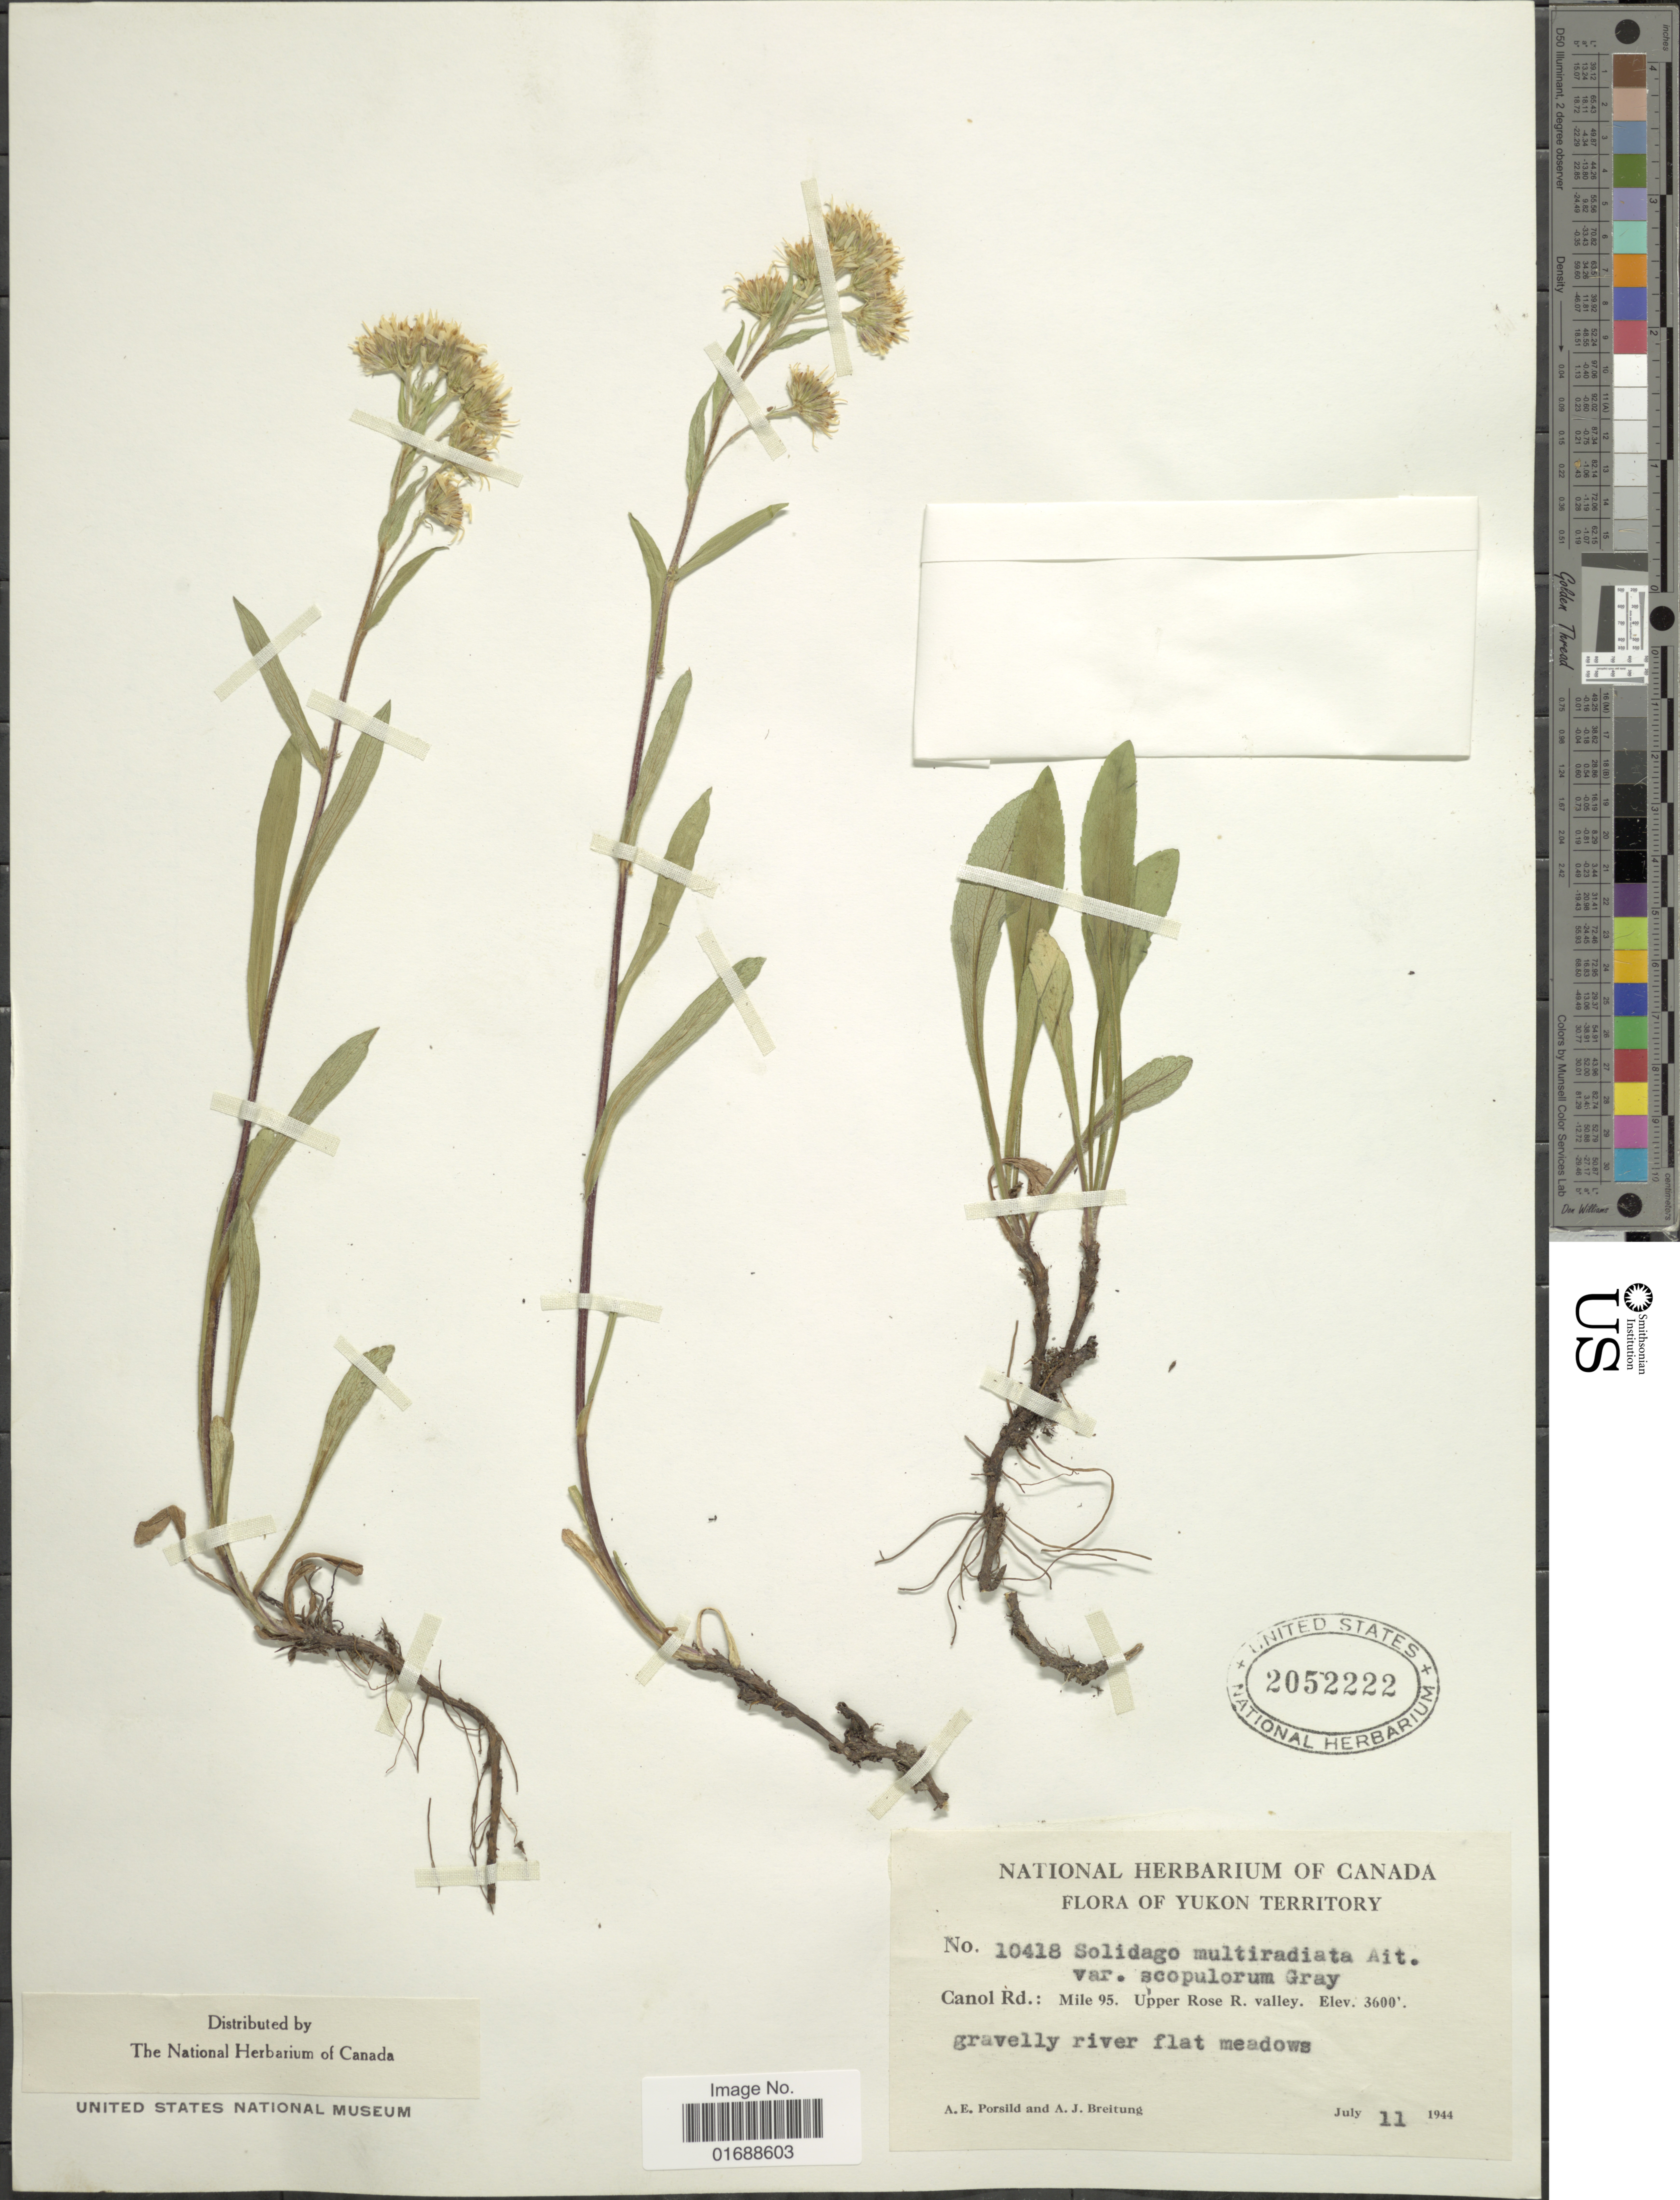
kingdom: Plantae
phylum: Tracheophyta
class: Magnoliopsida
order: Asterales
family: Asteraceae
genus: Solidago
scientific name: Solidago multiradiata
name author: Aiton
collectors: A. E. Porsild & A. Breitung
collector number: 10418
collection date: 1944-07-11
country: Canada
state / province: Yukon Territory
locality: Canol Rd.: Mile 95. Upper Rose R. valley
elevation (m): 1097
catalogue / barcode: US 2052222